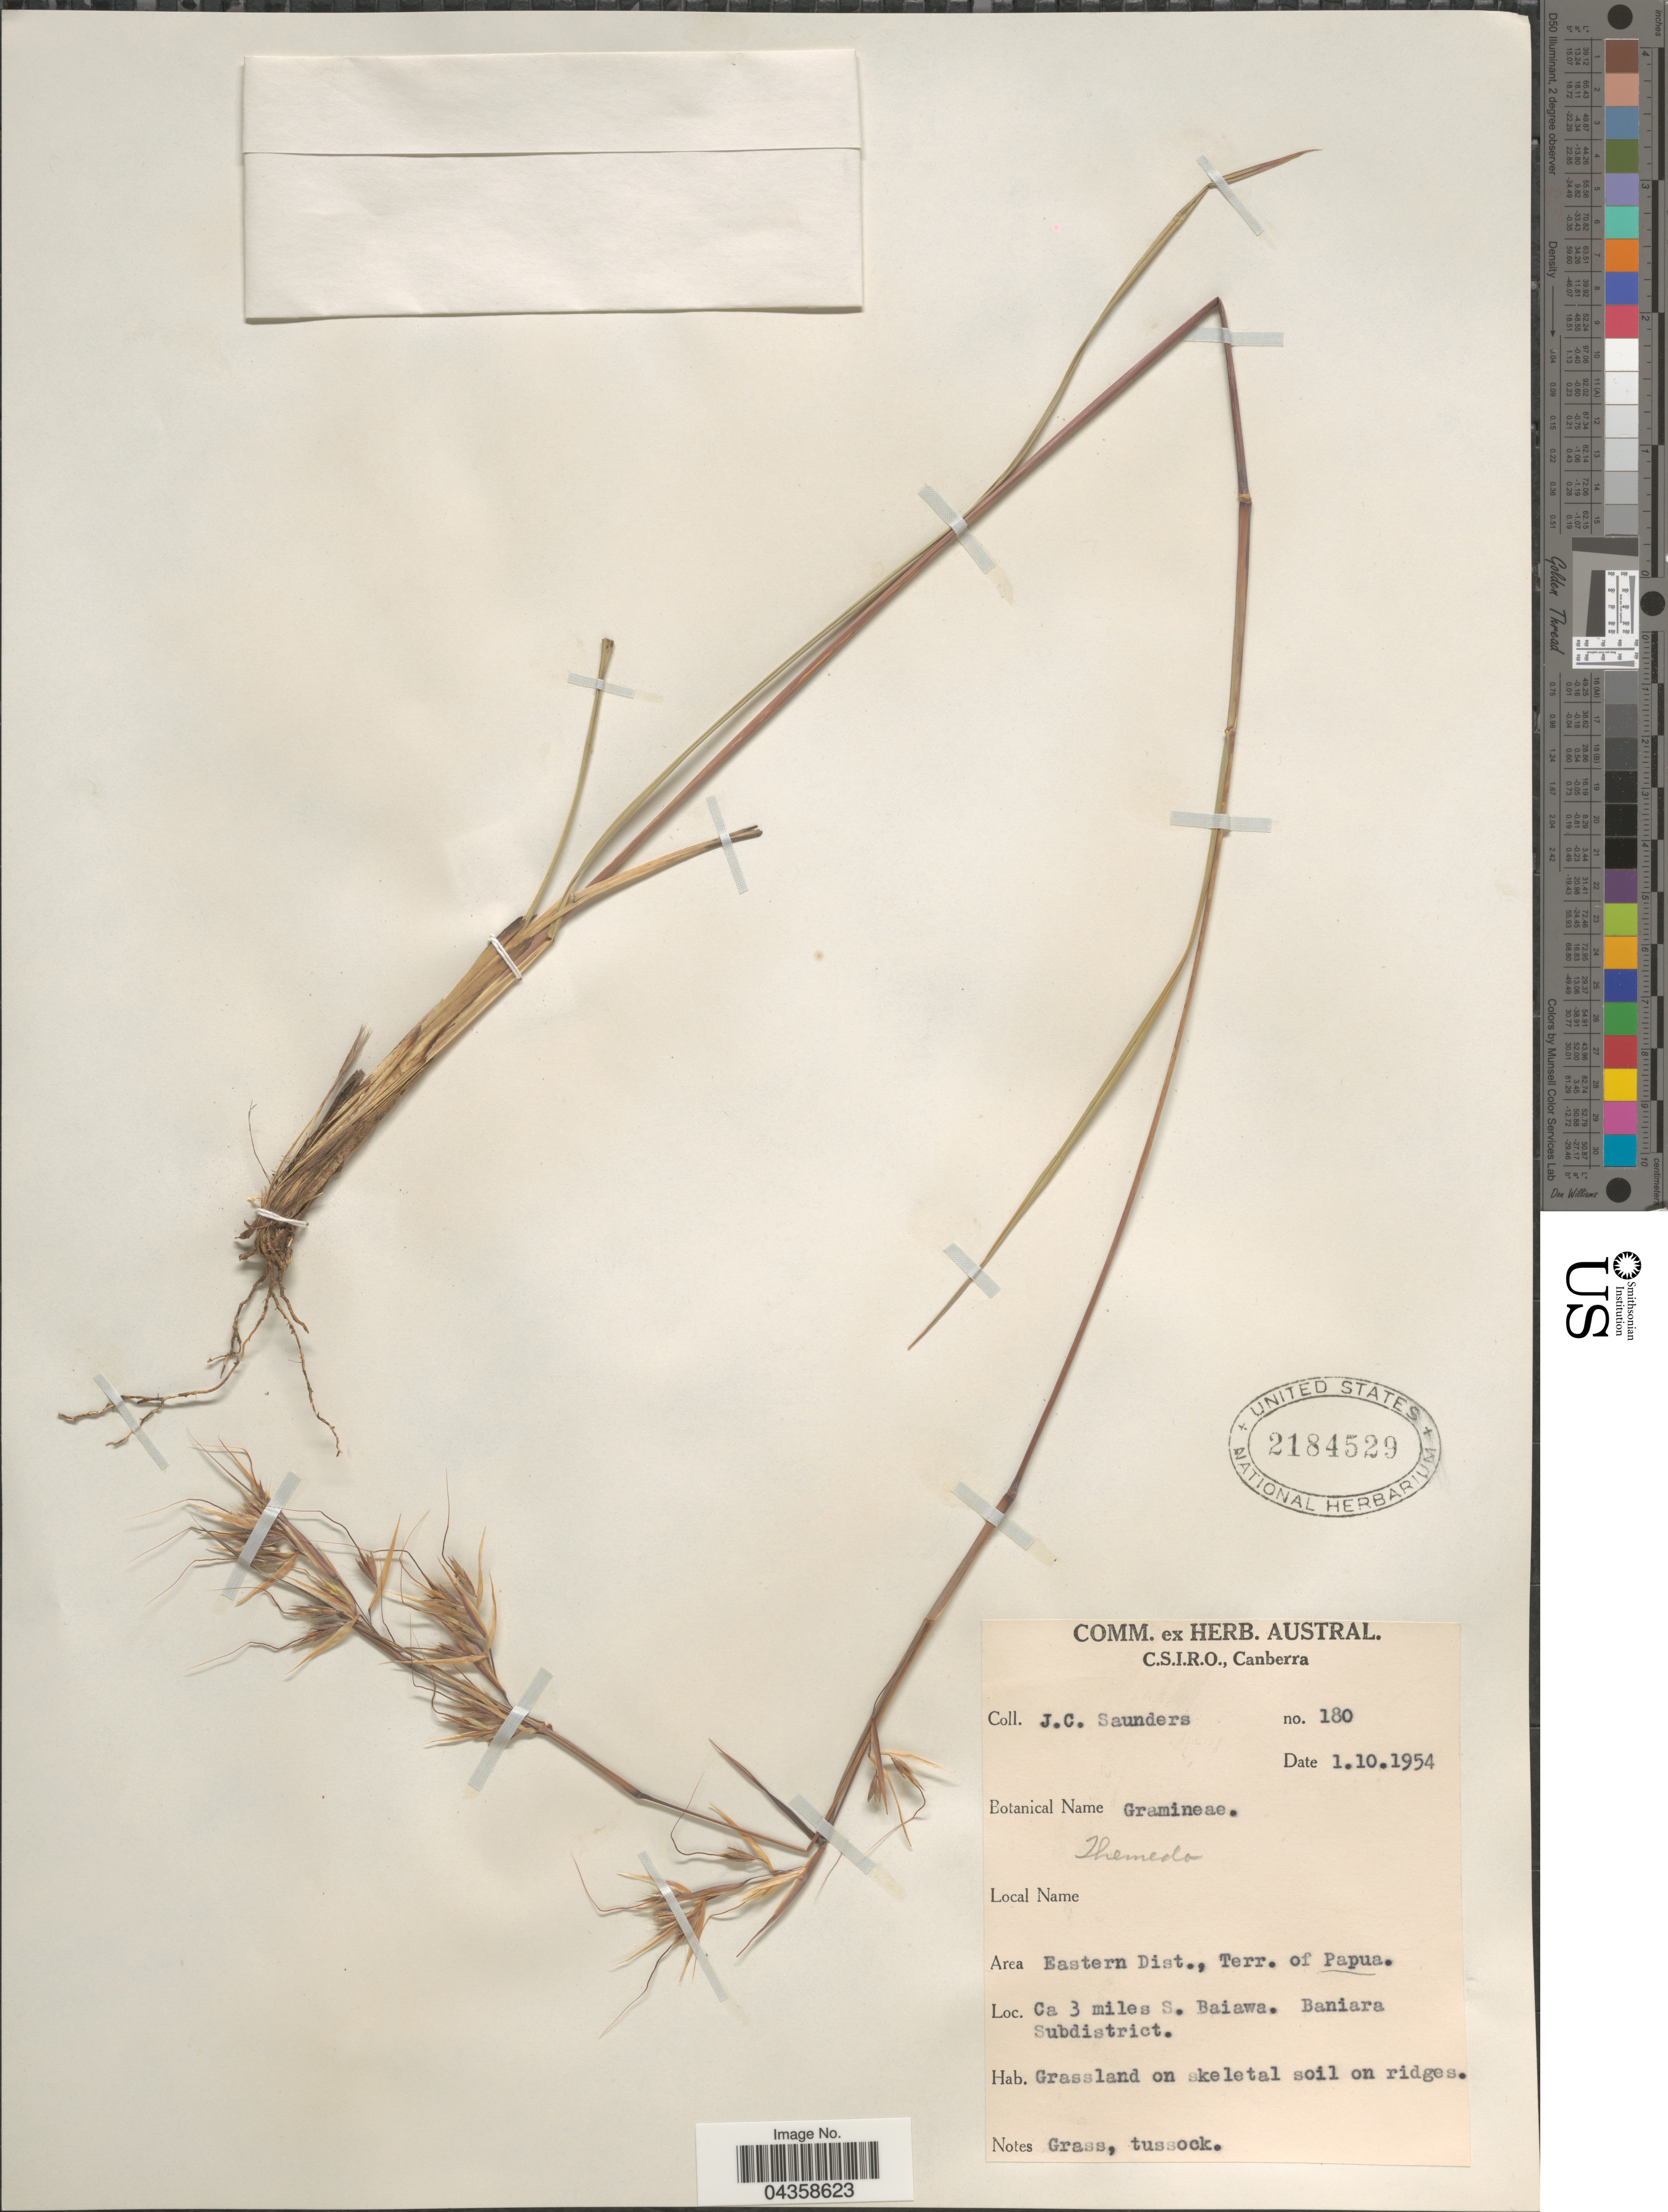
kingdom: Plantae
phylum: Tracheophyta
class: Liliopsida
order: Poales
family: Poaceae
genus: Themeda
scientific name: Themeda sp.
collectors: J. C. Saunders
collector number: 180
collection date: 1954-10-01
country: Papua New Guinea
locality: Area Eastern Dist., Terr. of Papua. Ca 3 miles S. Baiawa. Baniara Subdistrict.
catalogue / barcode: US 2184529